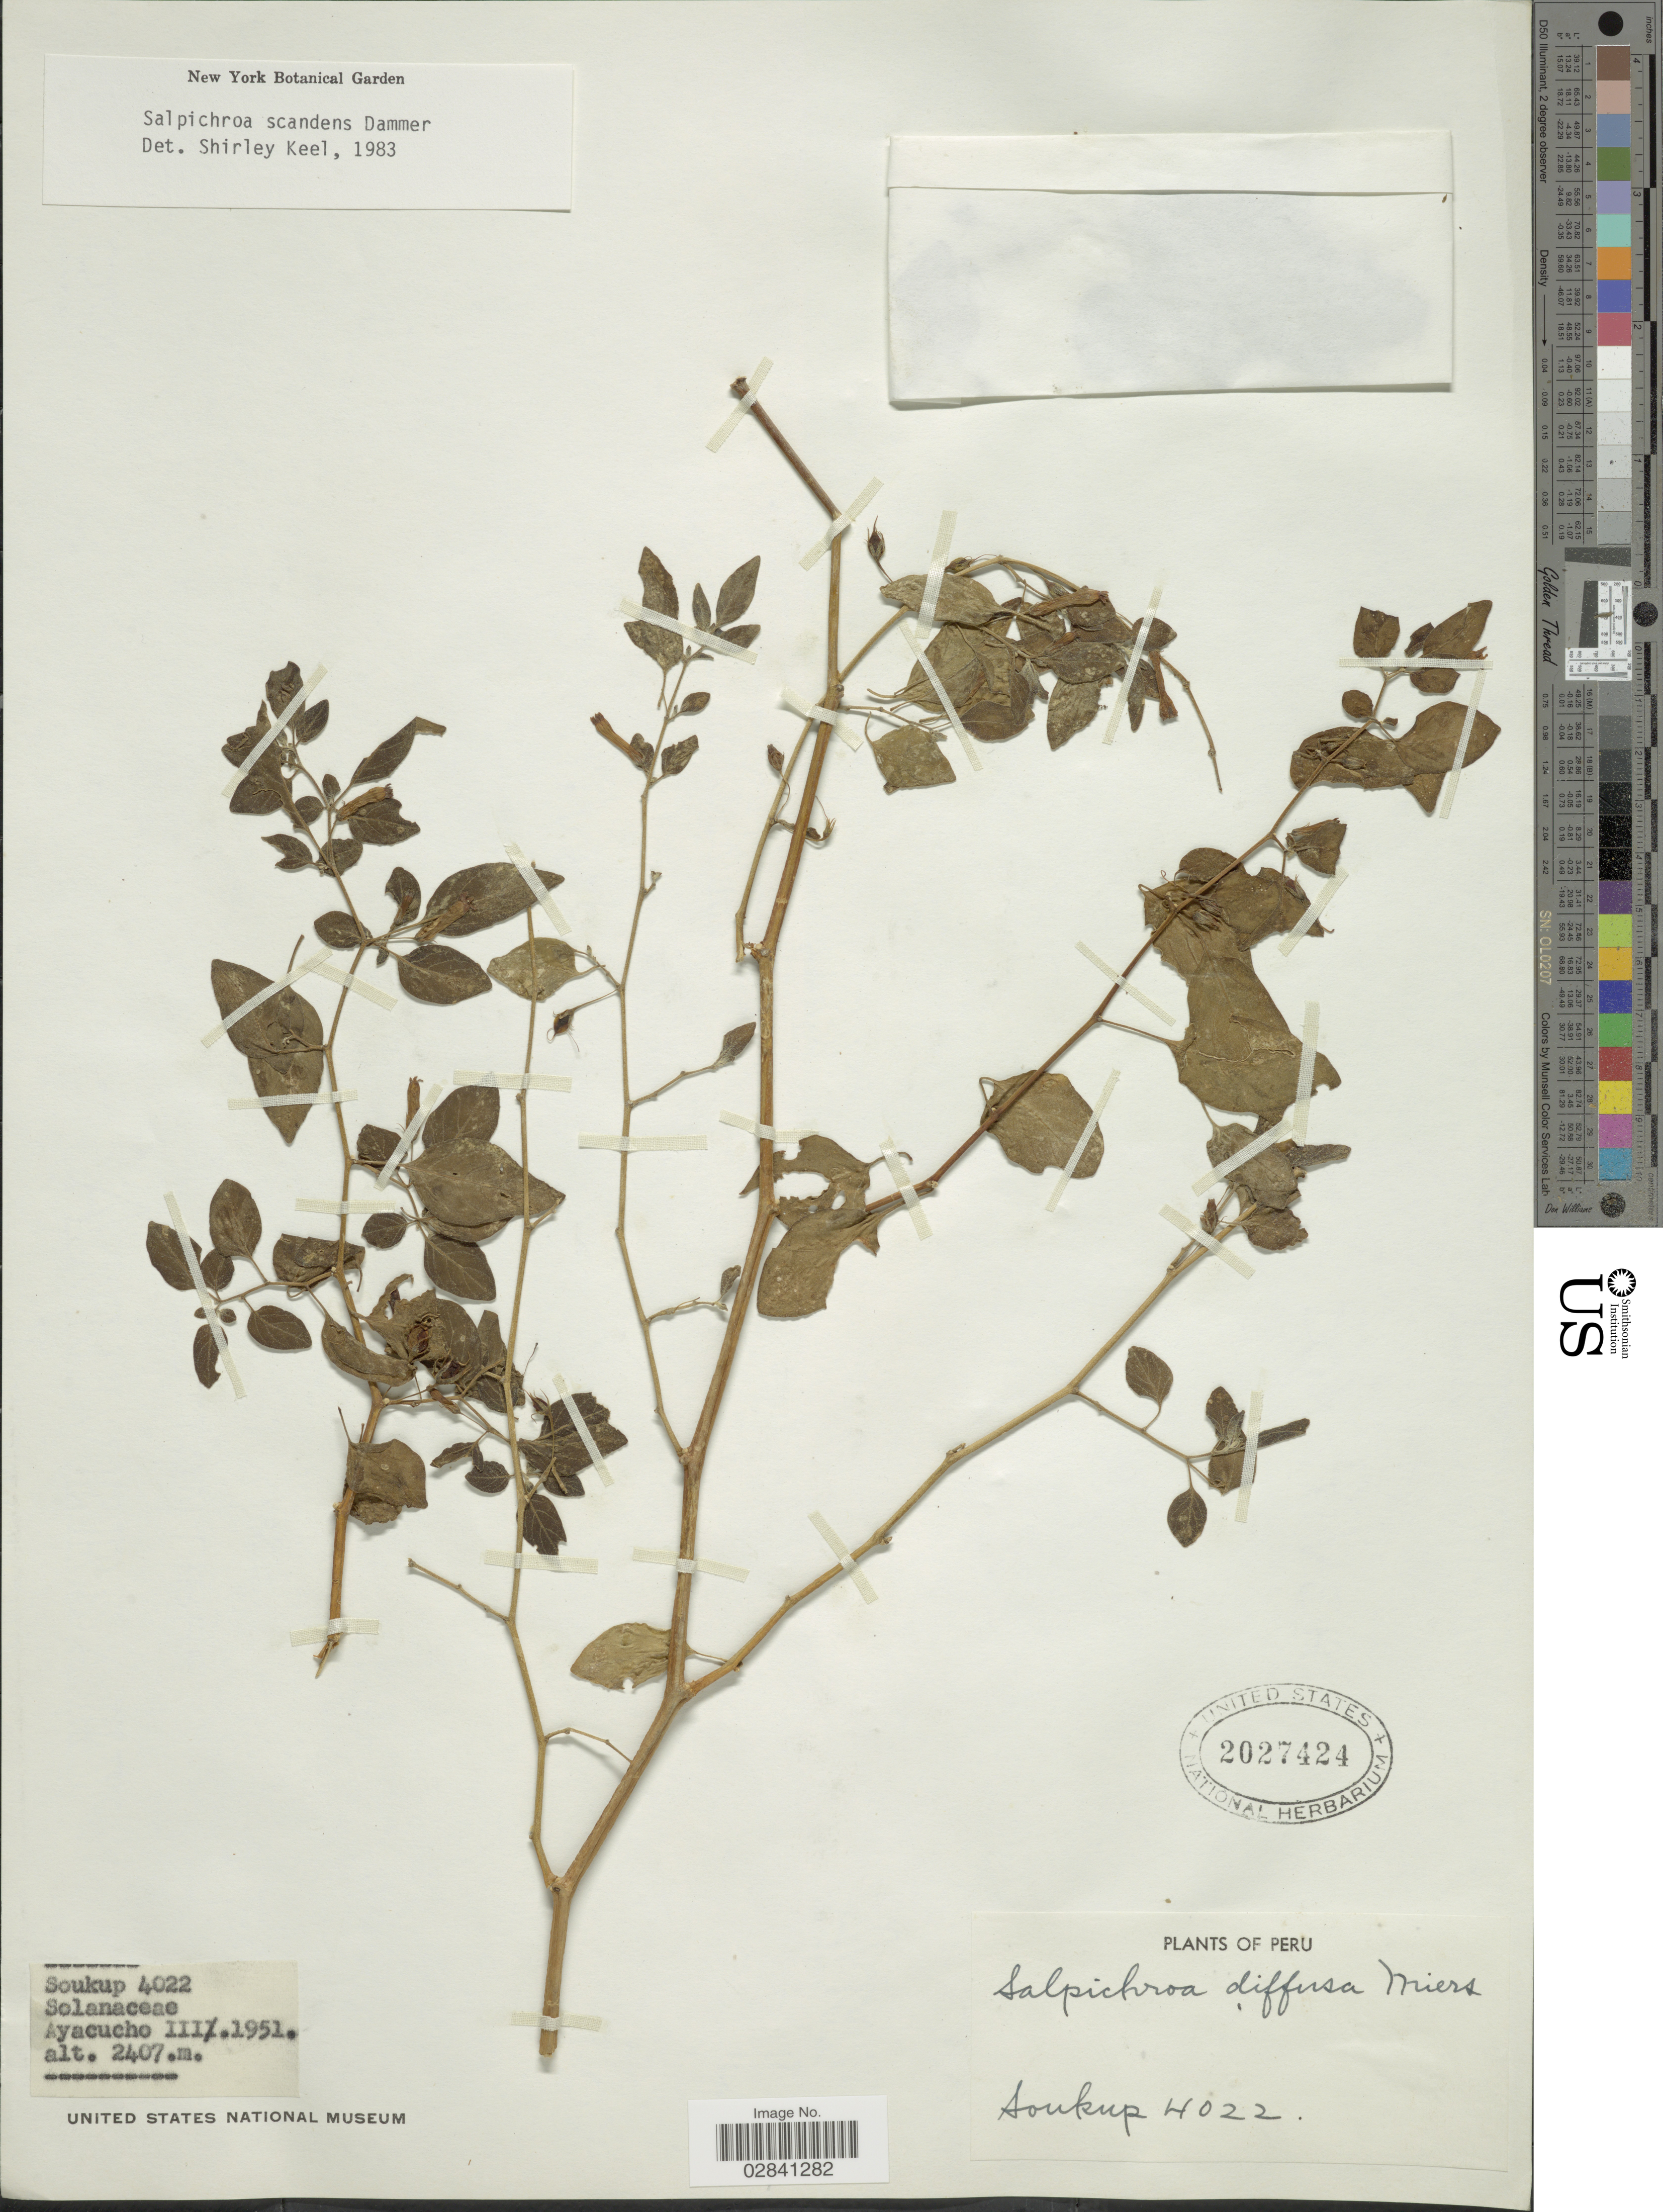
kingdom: Plantae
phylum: Tracheophyta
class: Magnoliopsida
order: Solanales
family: Solanaceae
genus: Salpichroa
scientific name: Salpichroa scandens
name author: Dammer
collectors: -- Soukup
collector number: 4022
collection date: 1951-03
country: Peru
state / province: Ayacucho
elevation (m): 2407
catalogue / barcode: US 2027424